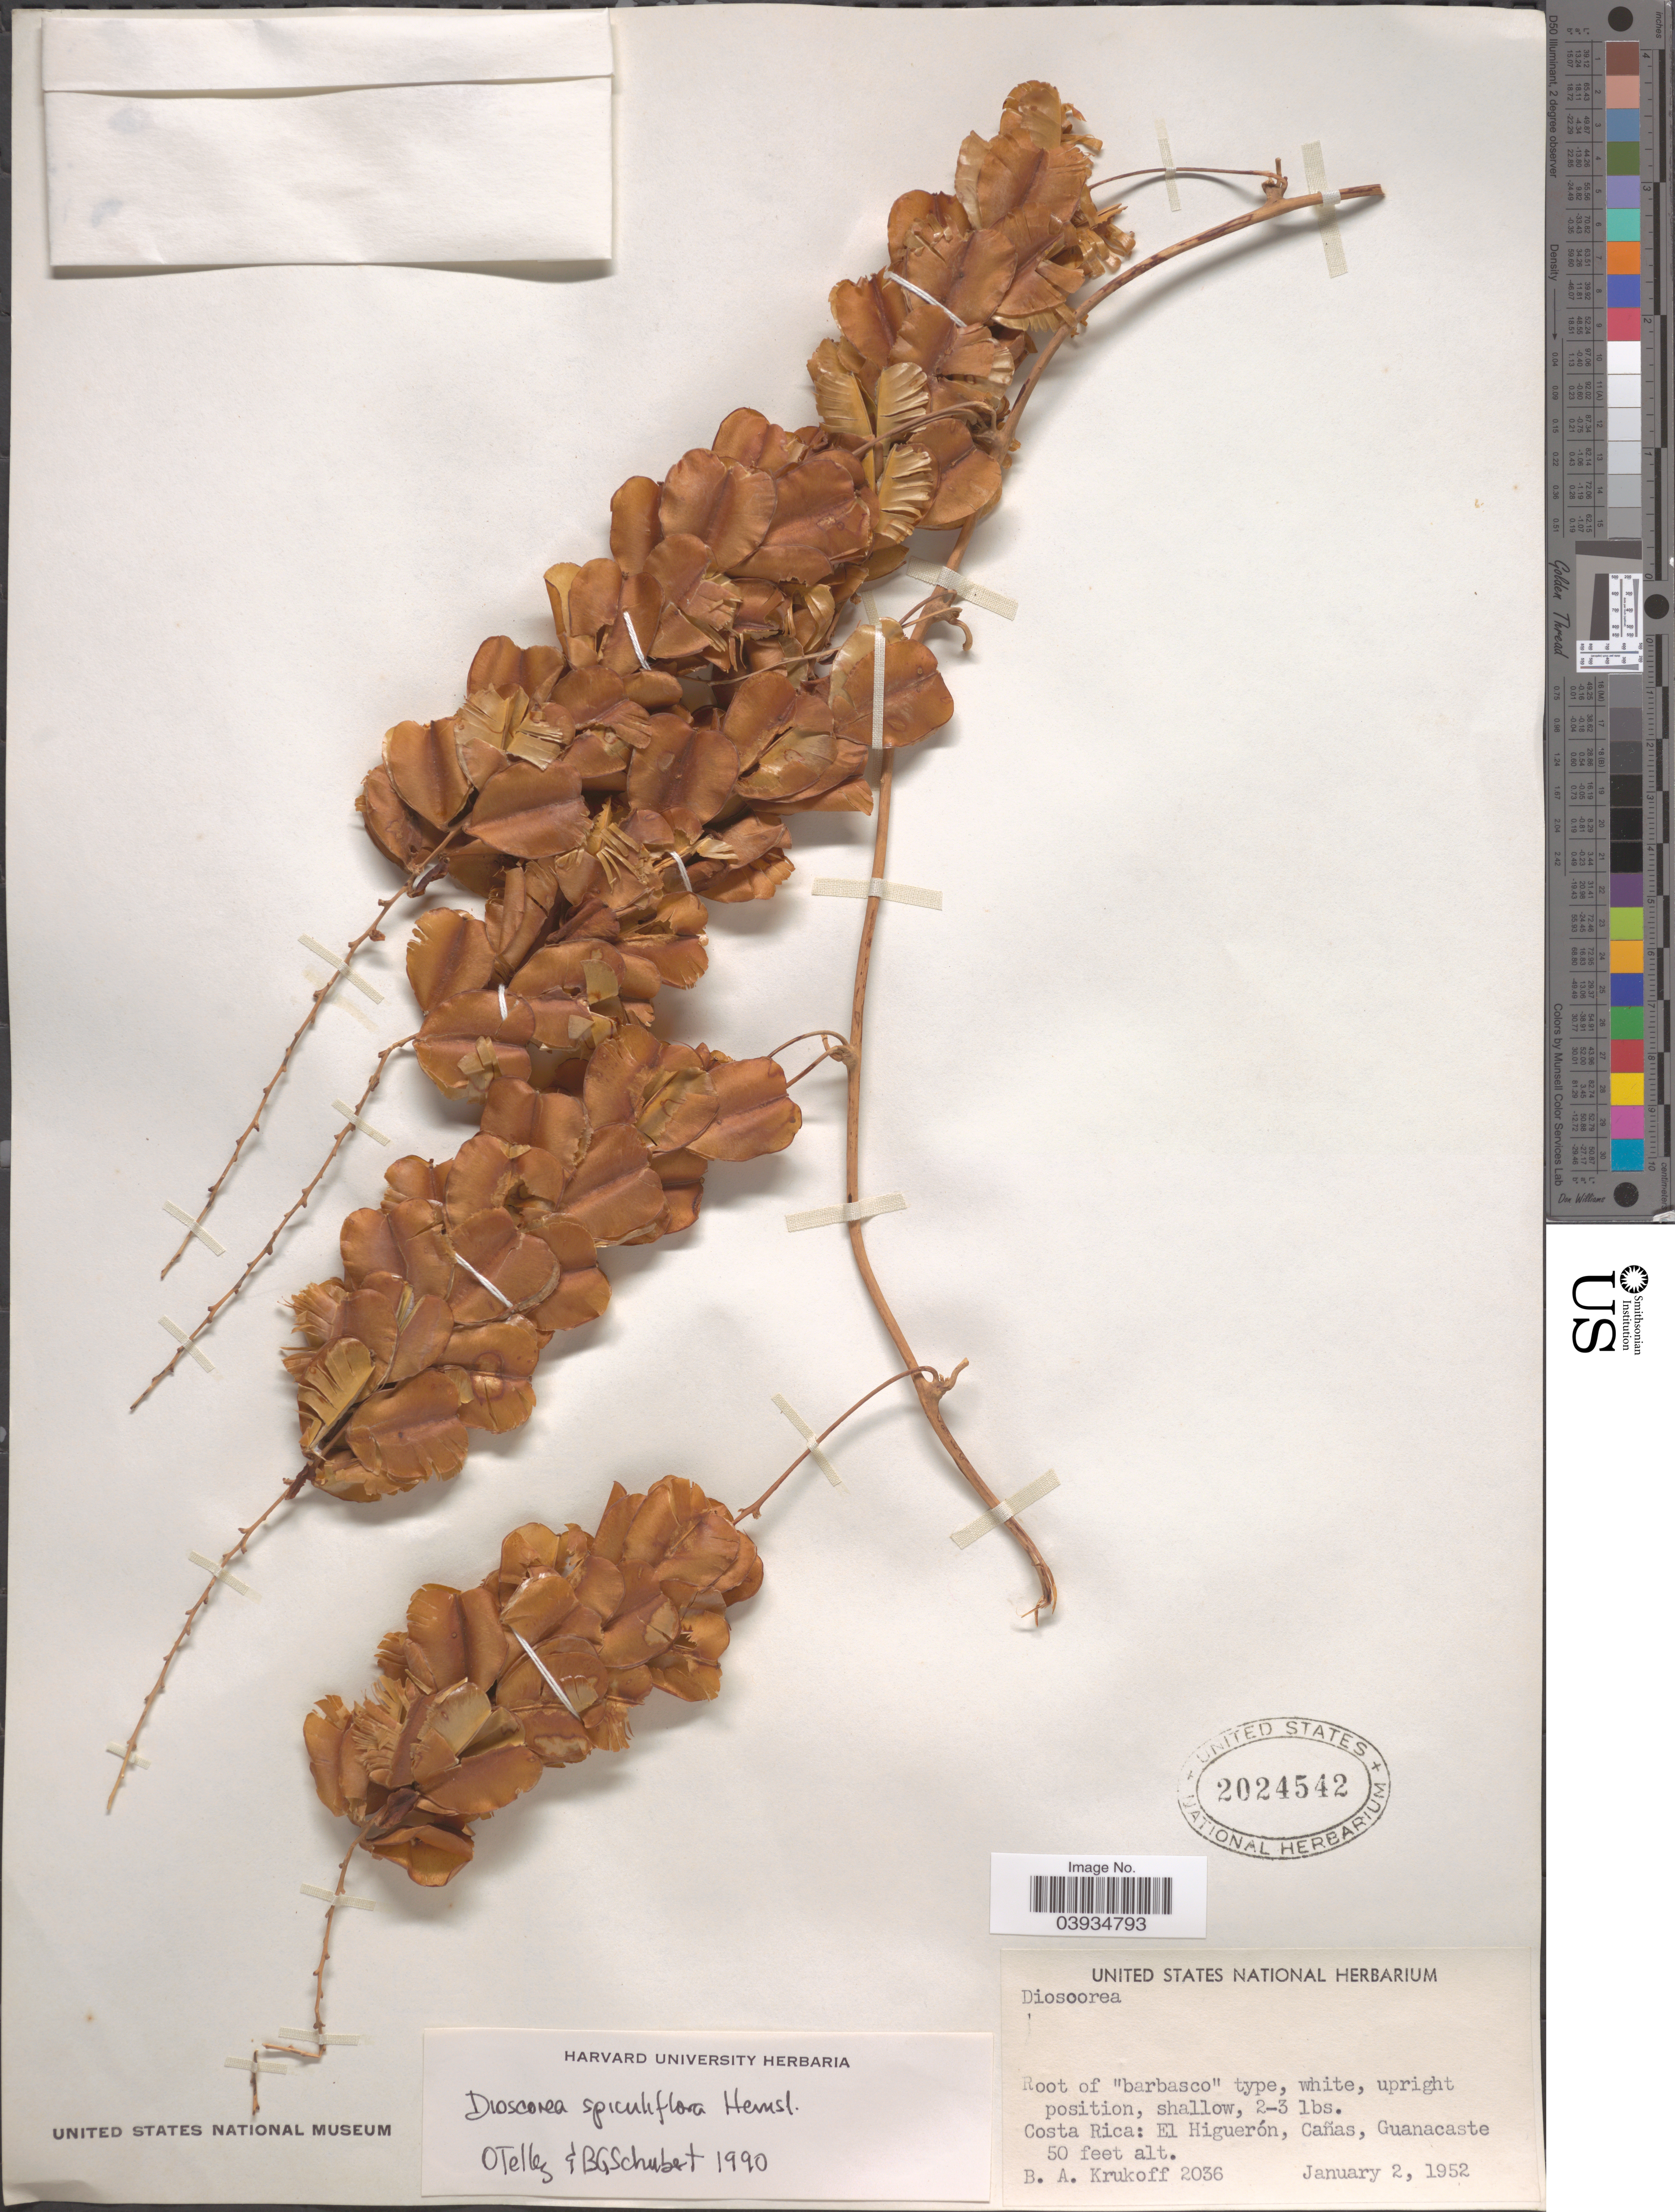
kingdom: Plantae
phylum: Tracheophyta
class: Liliopsida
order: Dioscoreales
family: Dioscoreaceae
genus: Dioscorea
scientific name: Dioscorea spiculiflora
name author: Hemsl.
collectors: B. A. Krukoff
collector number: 2036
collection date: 1952-01-02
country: Costa Rica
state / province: Guanacaste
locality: El Higuerón, Cañas.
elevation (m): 15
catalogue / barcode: US 2024542